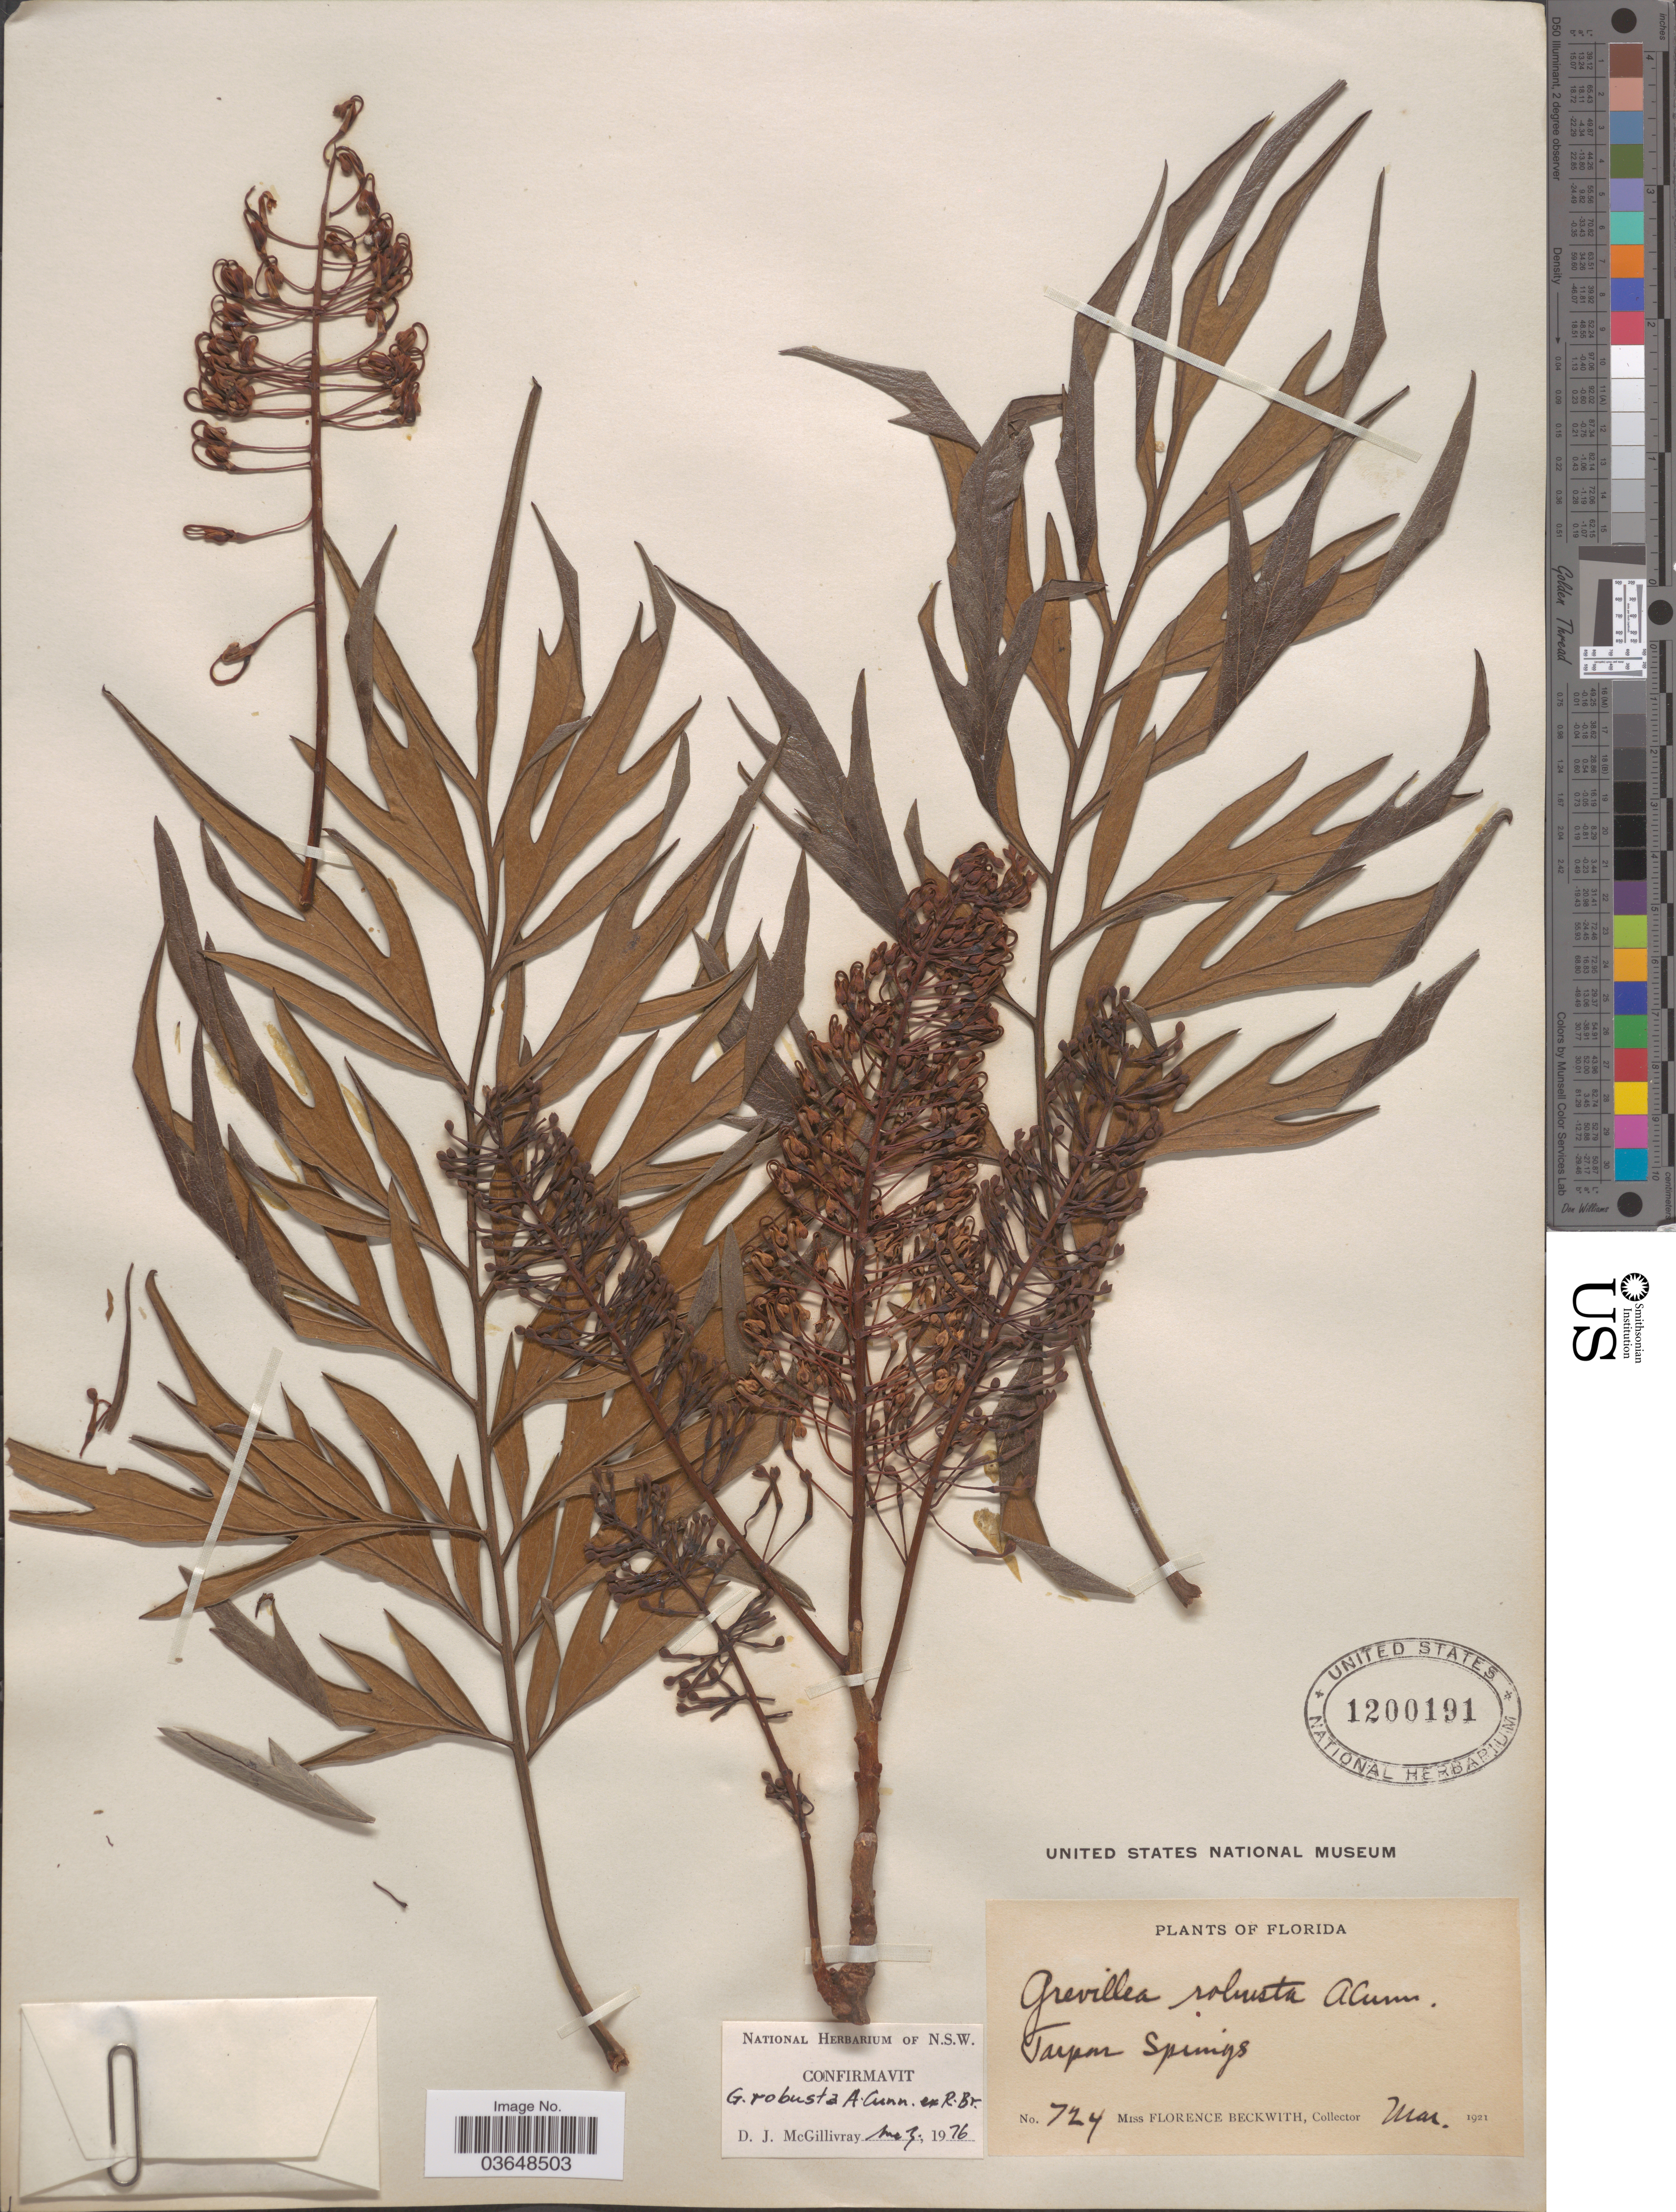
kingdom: Plantae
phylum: Tracheophyta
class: Magnoliopsida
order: Proteales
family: Proteaceae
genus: Grevillea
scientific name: Grevillea robusta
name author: A. Cunn.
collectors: F. Beckwith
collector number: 724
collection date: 1921-03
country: United States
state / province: Florida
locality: Tarpon Springs.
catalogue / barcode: US 1200191